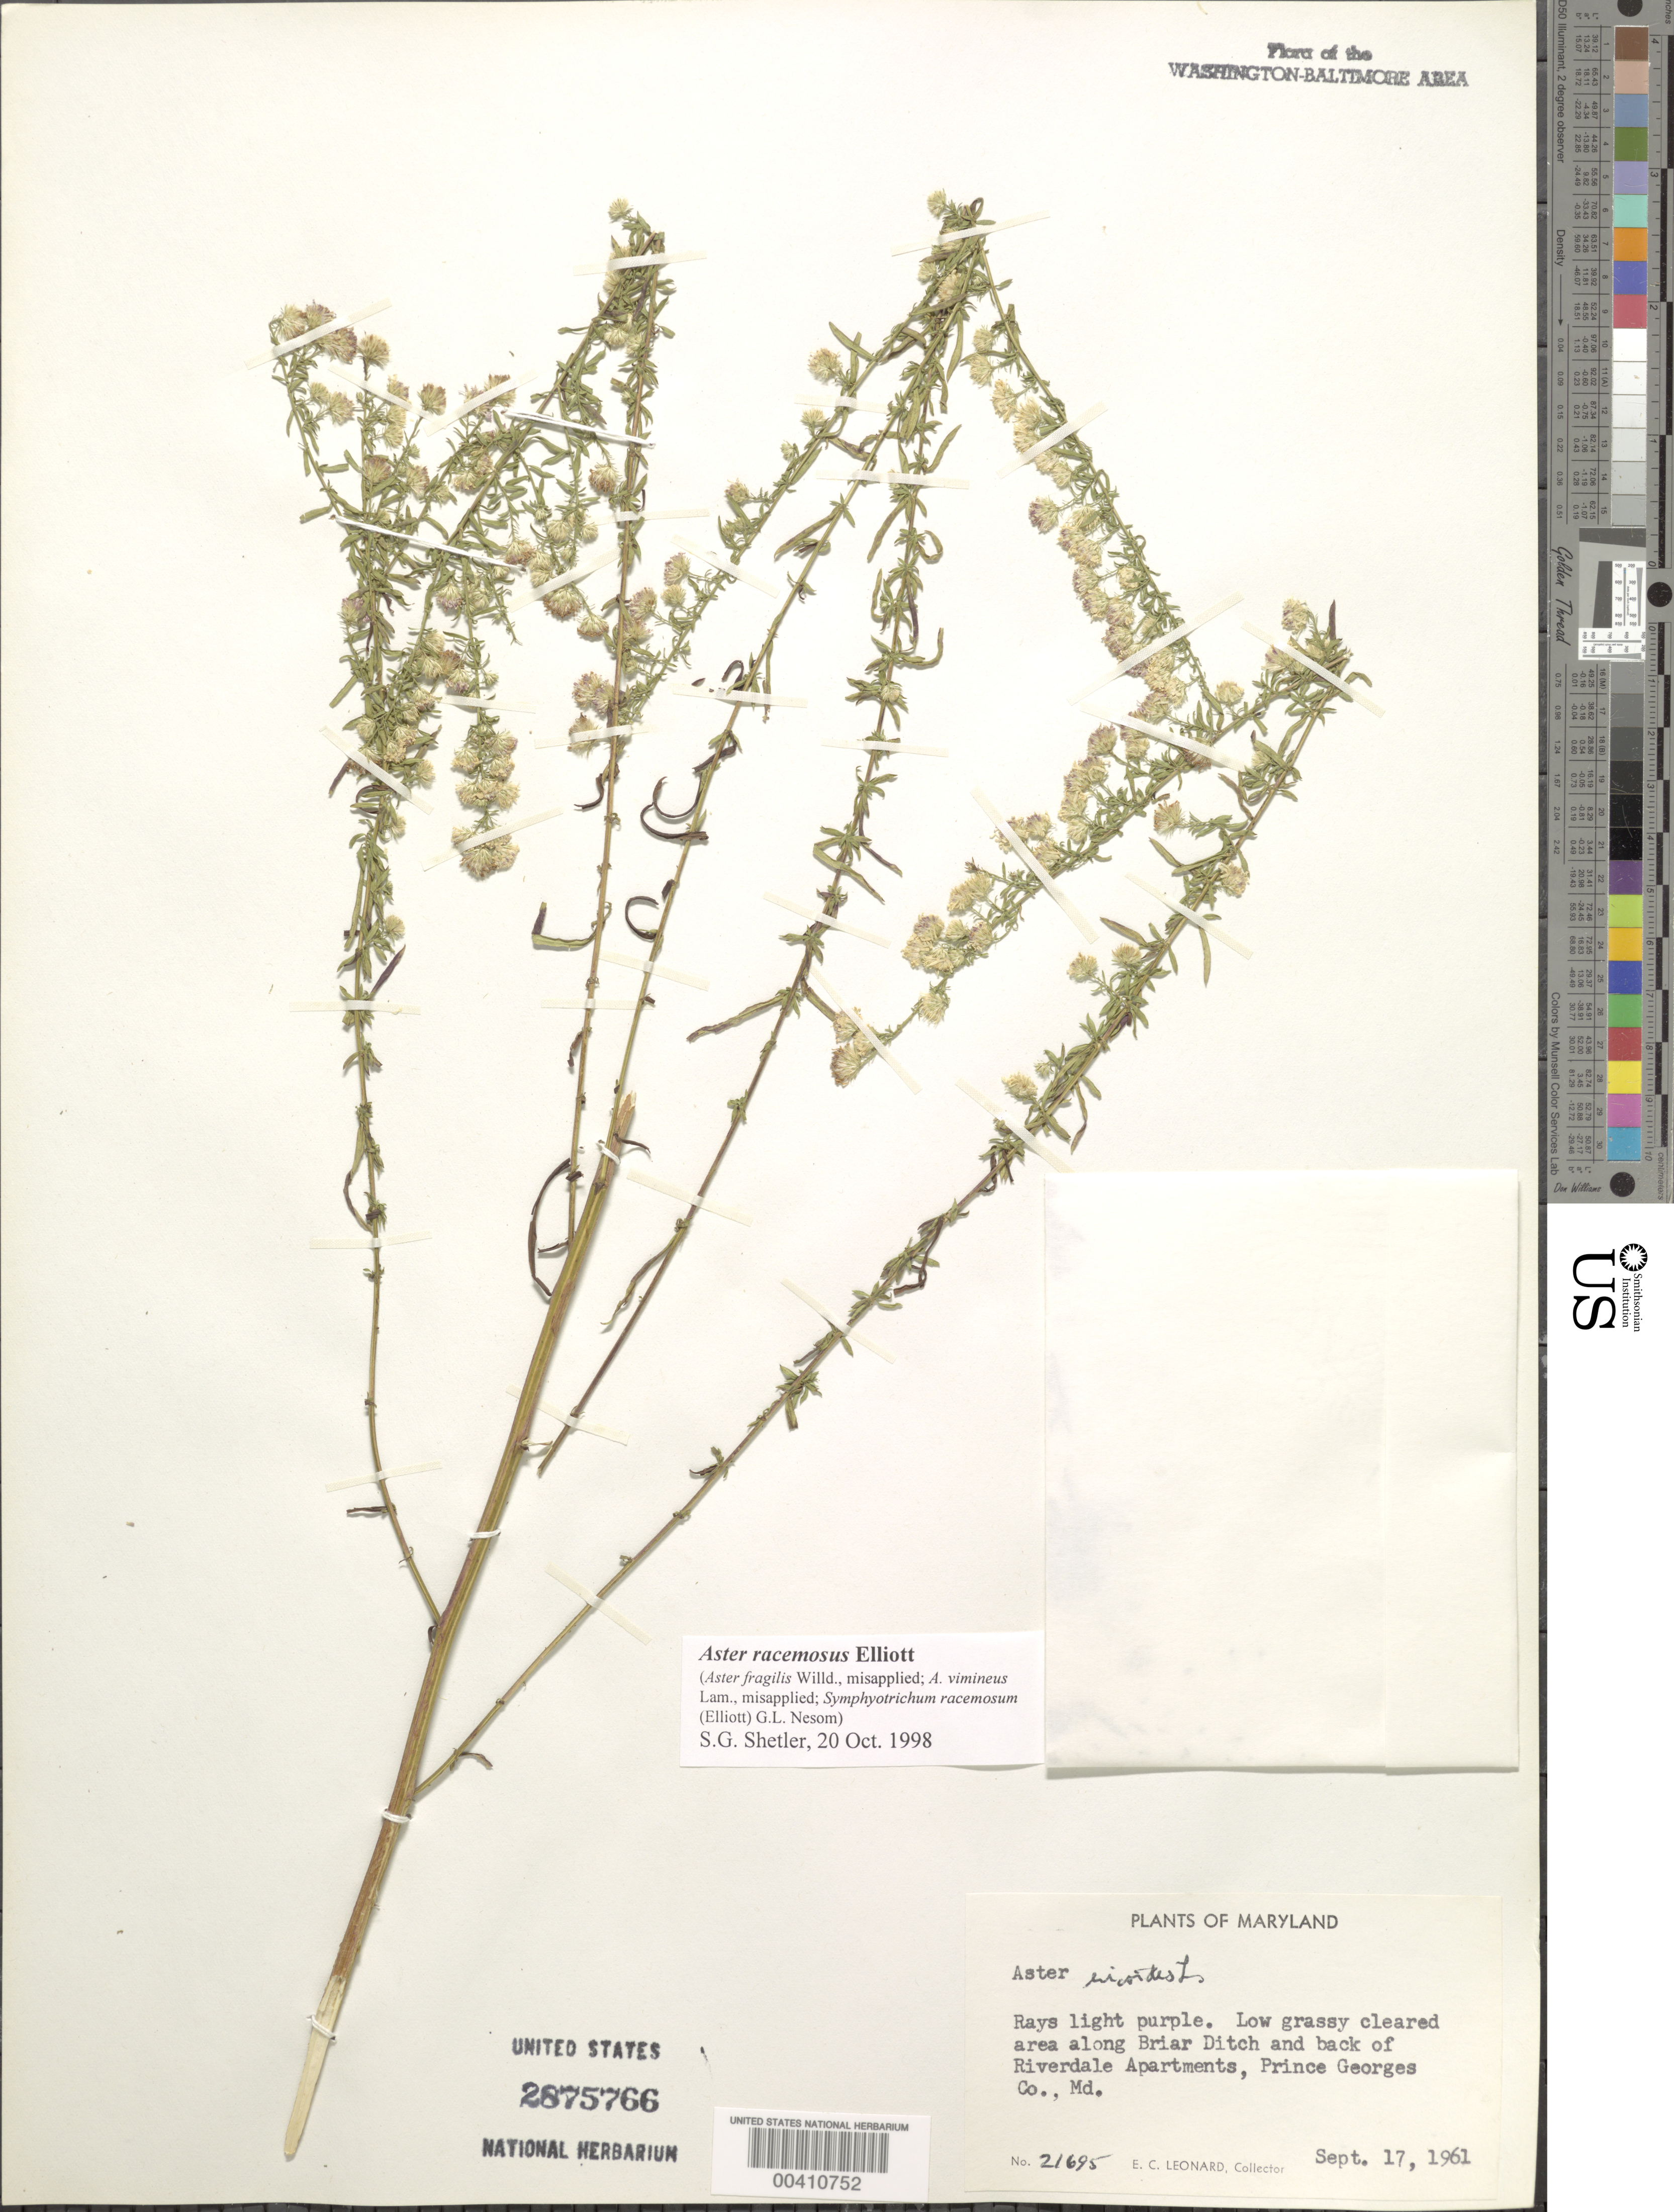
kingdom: Plantae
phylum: Tracheophyta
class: Magnoliopsida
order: Asterales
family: Asteraceae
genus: Symphyotrichum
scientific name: Symphyotrichum racemosum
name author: (Elliott) G.L. Nesom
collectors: E. C. Leonard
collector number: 21695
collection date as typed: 17 Sep 1961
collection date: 1961-09-17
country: United States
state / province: Maryland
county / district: Prince George's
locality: Briar Ditch, back of Riverdale Apartments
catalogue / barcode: US 2875766